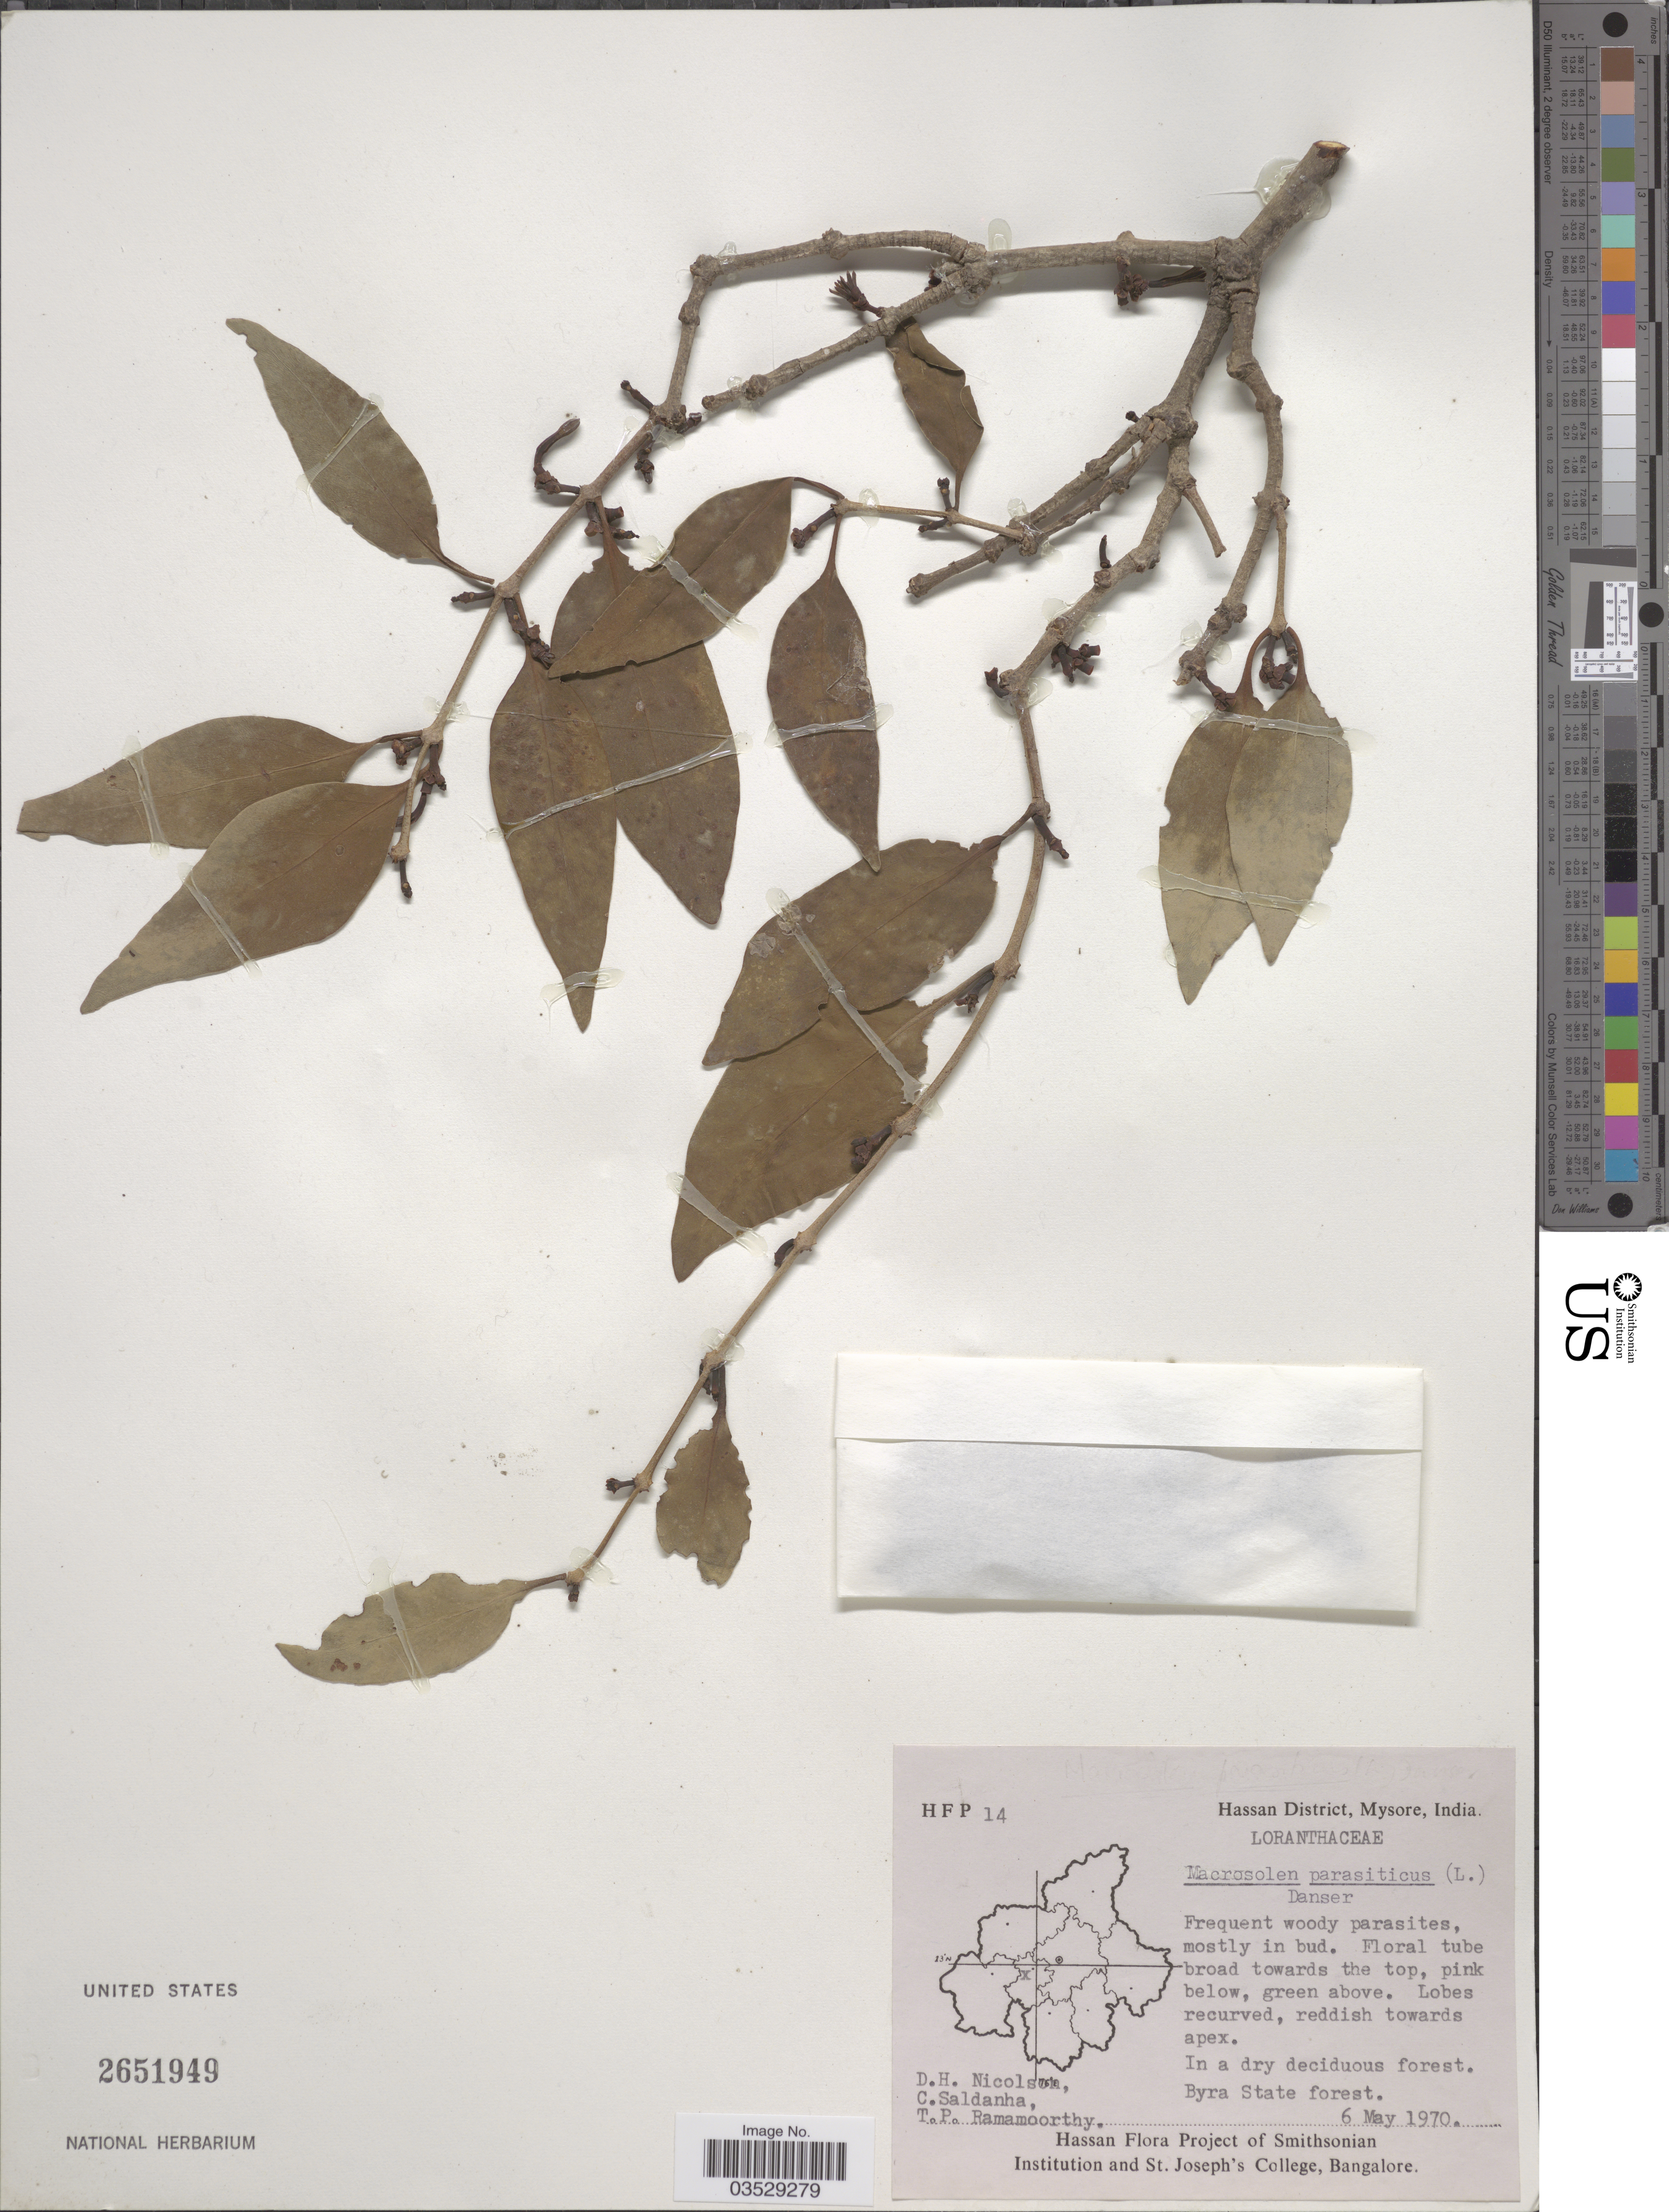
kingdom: Plantae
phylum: Tracheophyta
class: Magnoliopsida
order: Santalales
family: Loranthaceae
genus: Macrosolen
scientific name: Macrosolen parasiticus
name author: (L.) Danser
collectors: D. H. Nicolson, C. Saldanha & T. P. Ramamoorthy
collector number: HFP14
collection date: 1970-05-06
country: India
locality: Hassan District, Mysore. Byra State forest.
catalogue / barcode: US 2651949